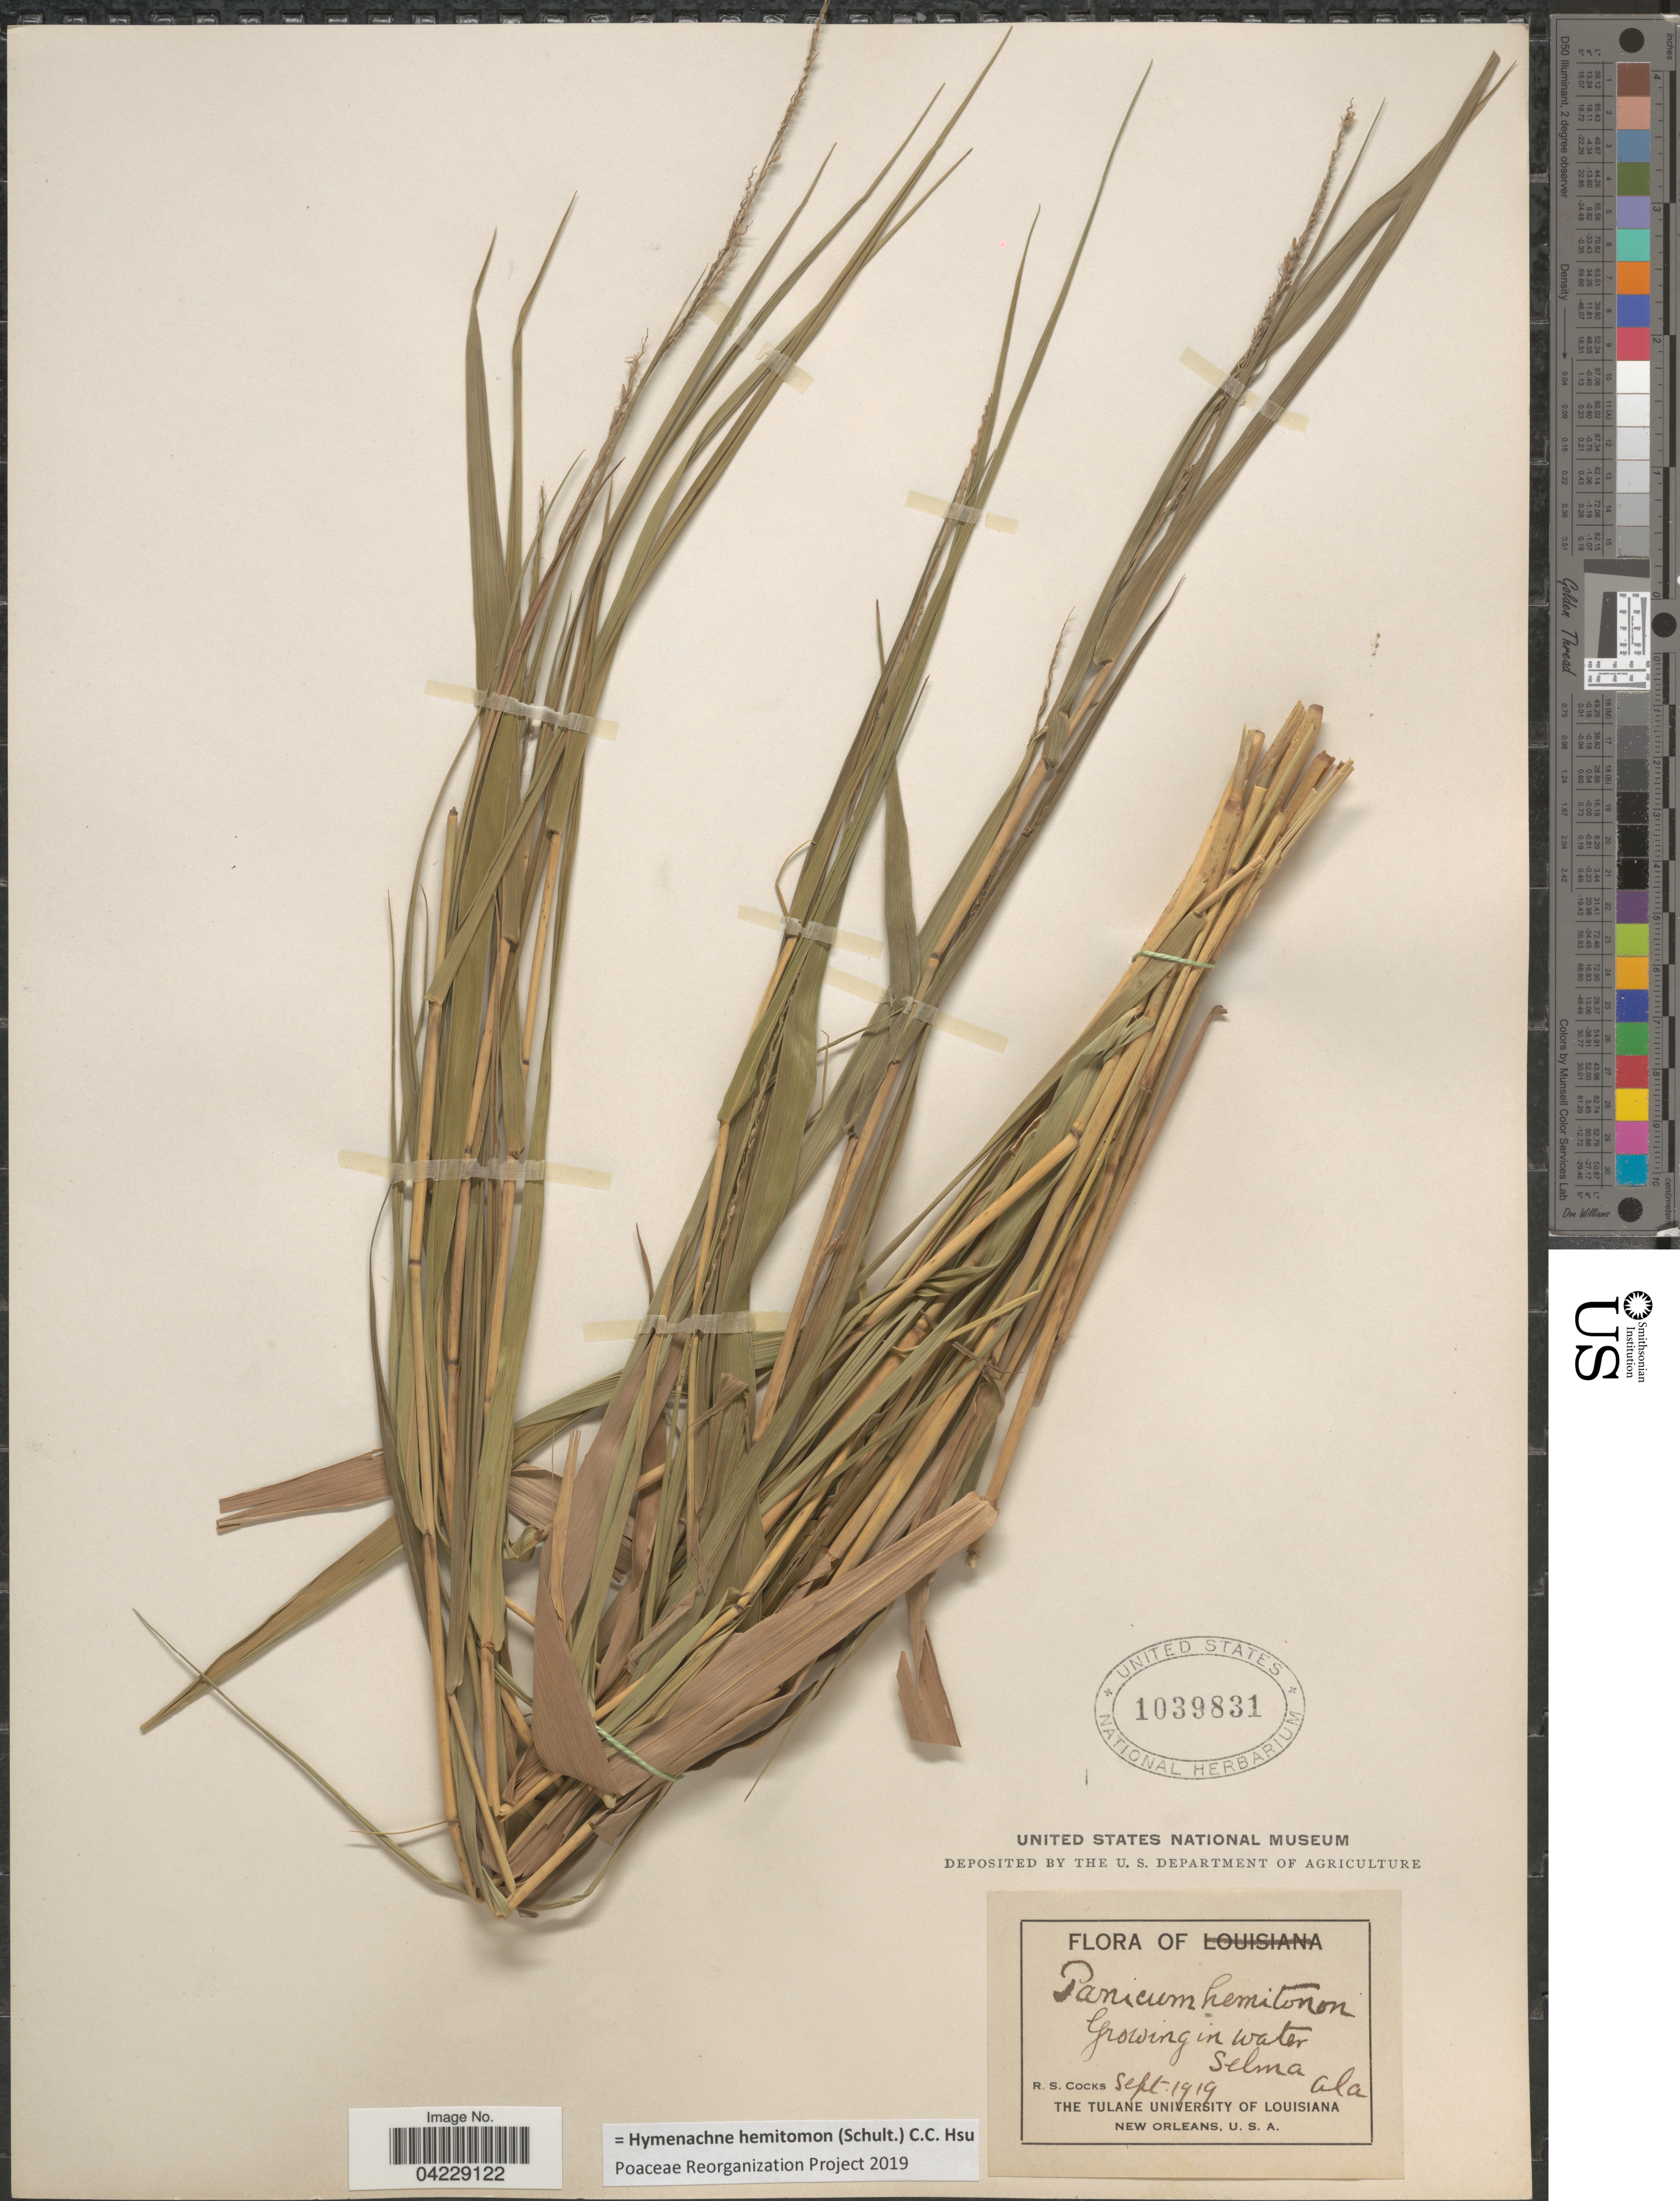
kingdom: Plantae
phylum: Tracheophyta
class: Liliopsida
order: Poales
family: Poaceae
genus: Hymenachne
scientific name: Hymenachne hemitomon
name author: (Schult.) C. C. Hsu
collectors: R. Cocks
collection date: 1919-09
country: United States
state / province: Alabama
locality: Selma.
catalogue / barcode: US 1039831